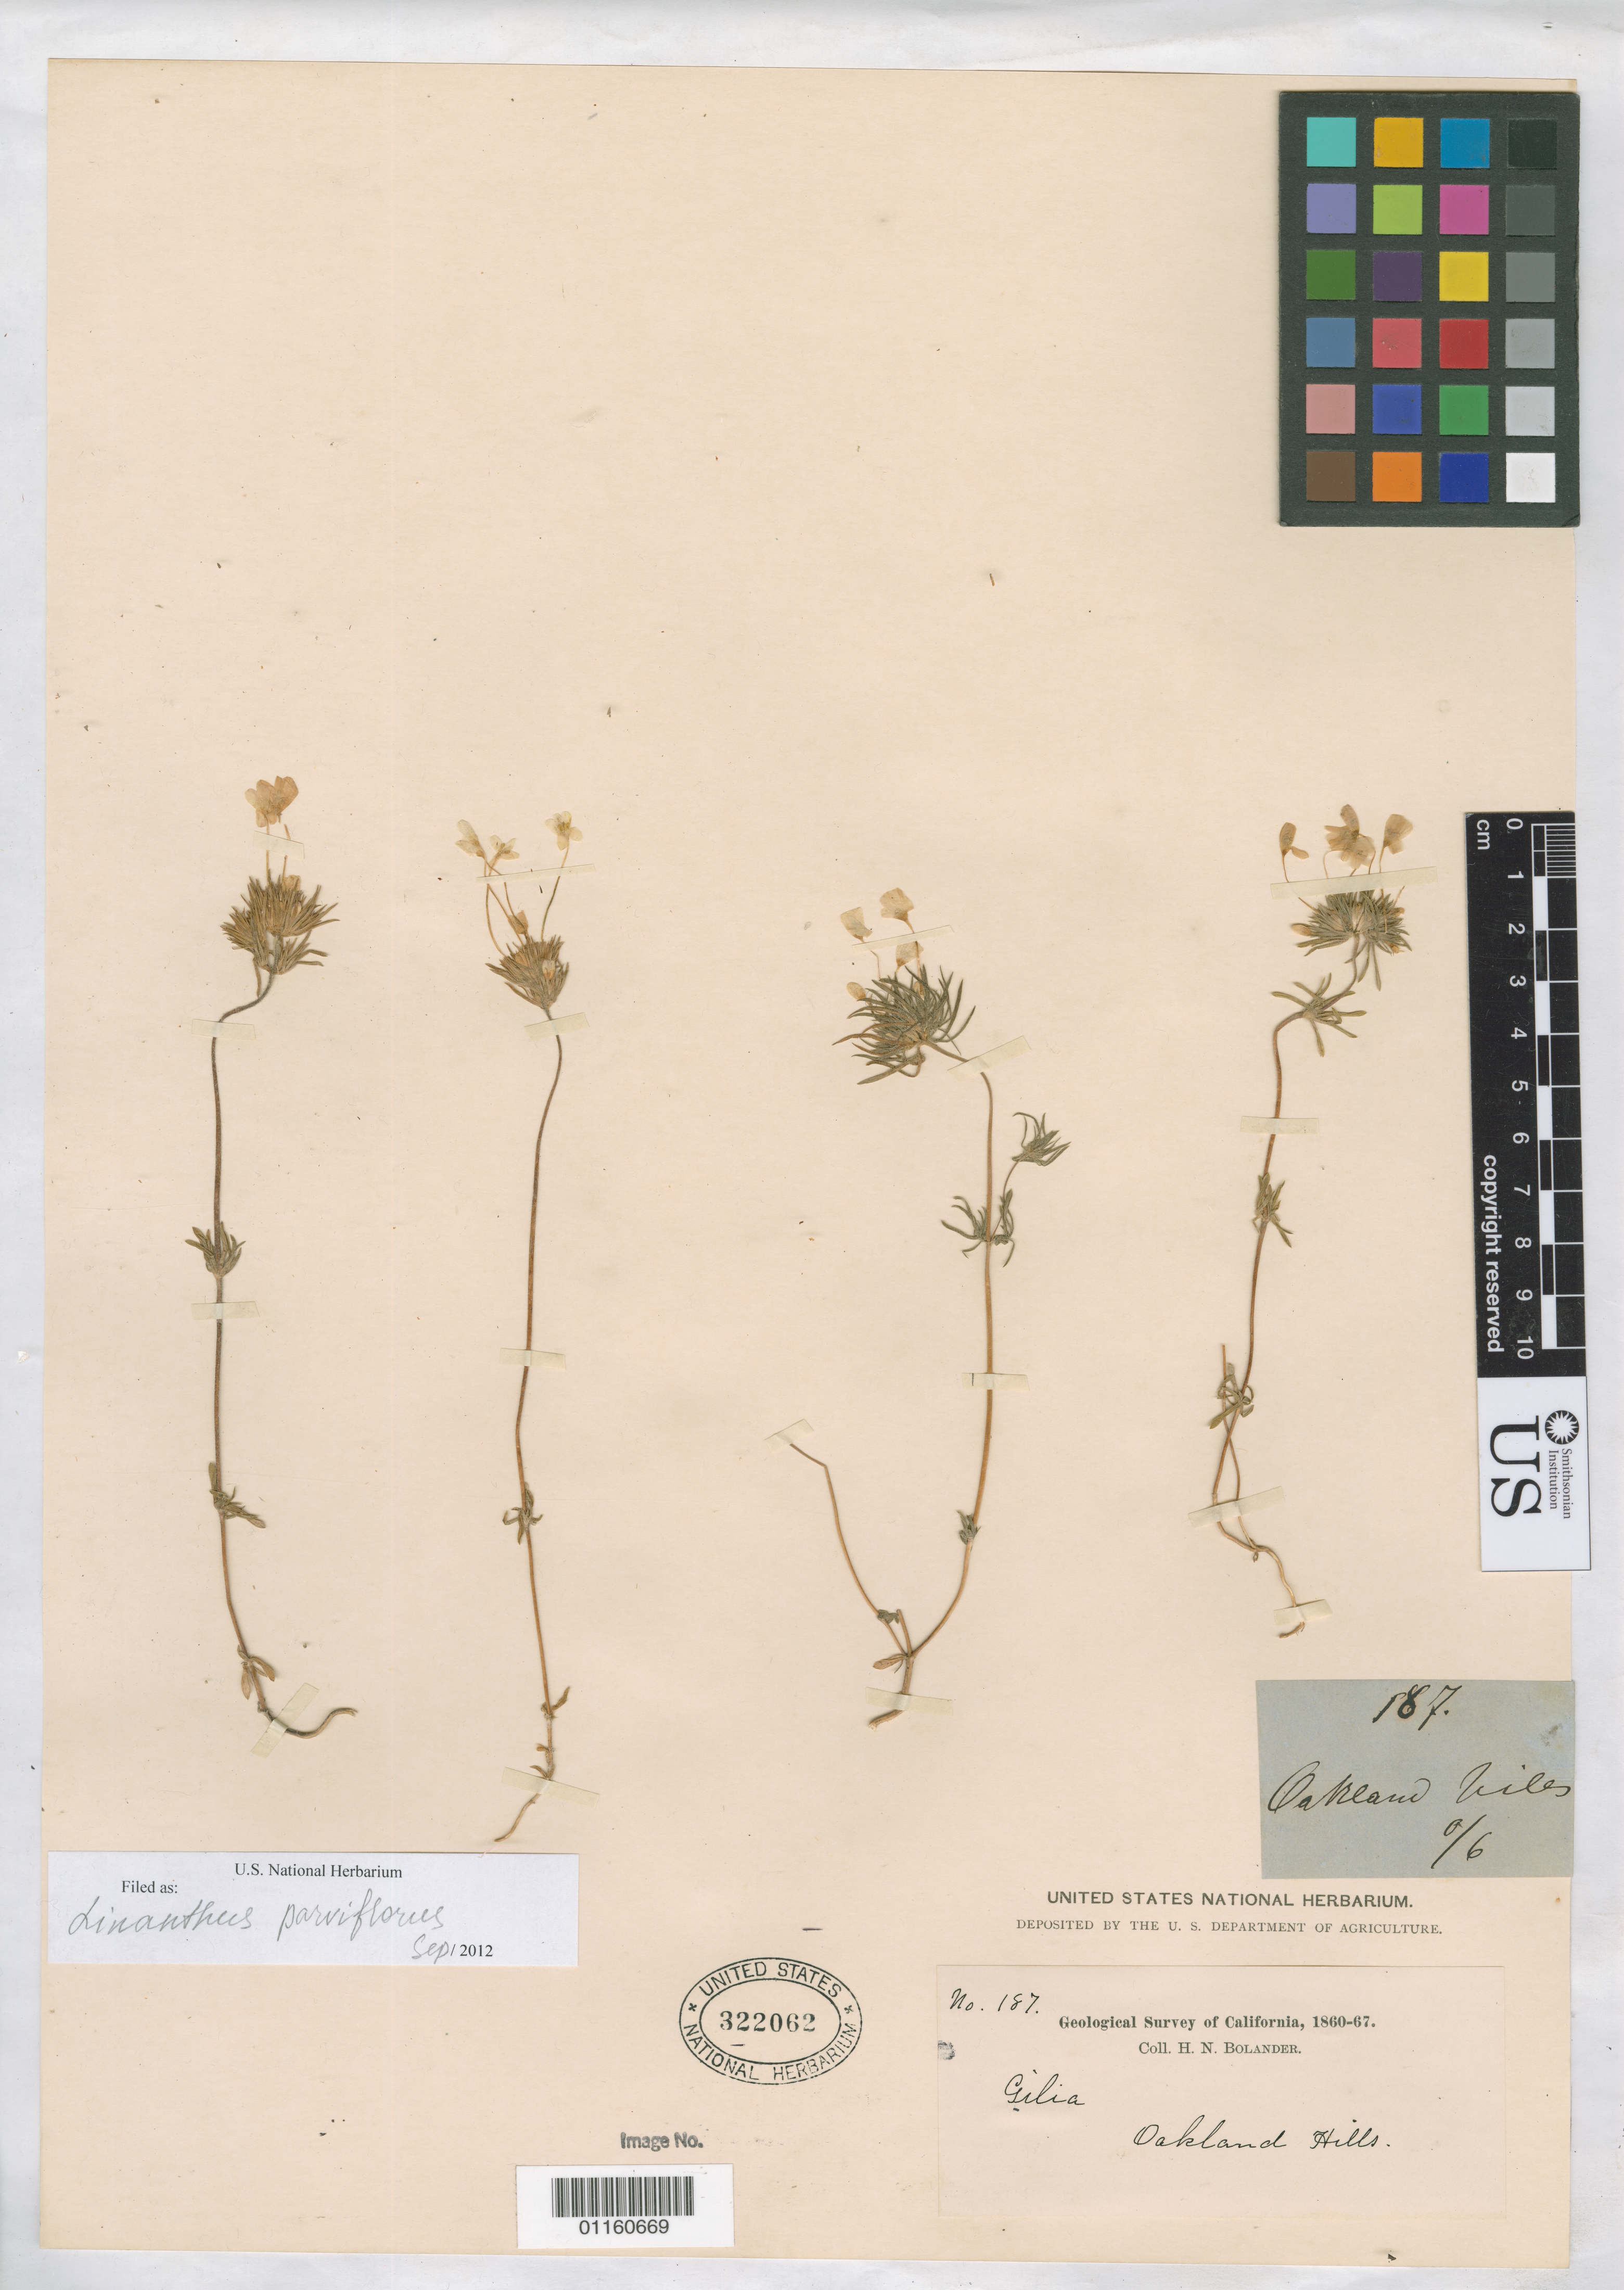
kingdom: Plantae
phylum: Tracheophyta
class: Magnoliopsida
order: Ericales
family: Polemoniaceae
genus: Leptosiphon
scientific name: Leptosiphon parviflorus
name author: Benth.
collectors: H. Bolander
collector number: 187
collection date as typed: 1860 to -- --- 1867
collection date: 1860/1867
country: United States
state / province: California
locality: Okland hills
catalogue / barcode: US 322062